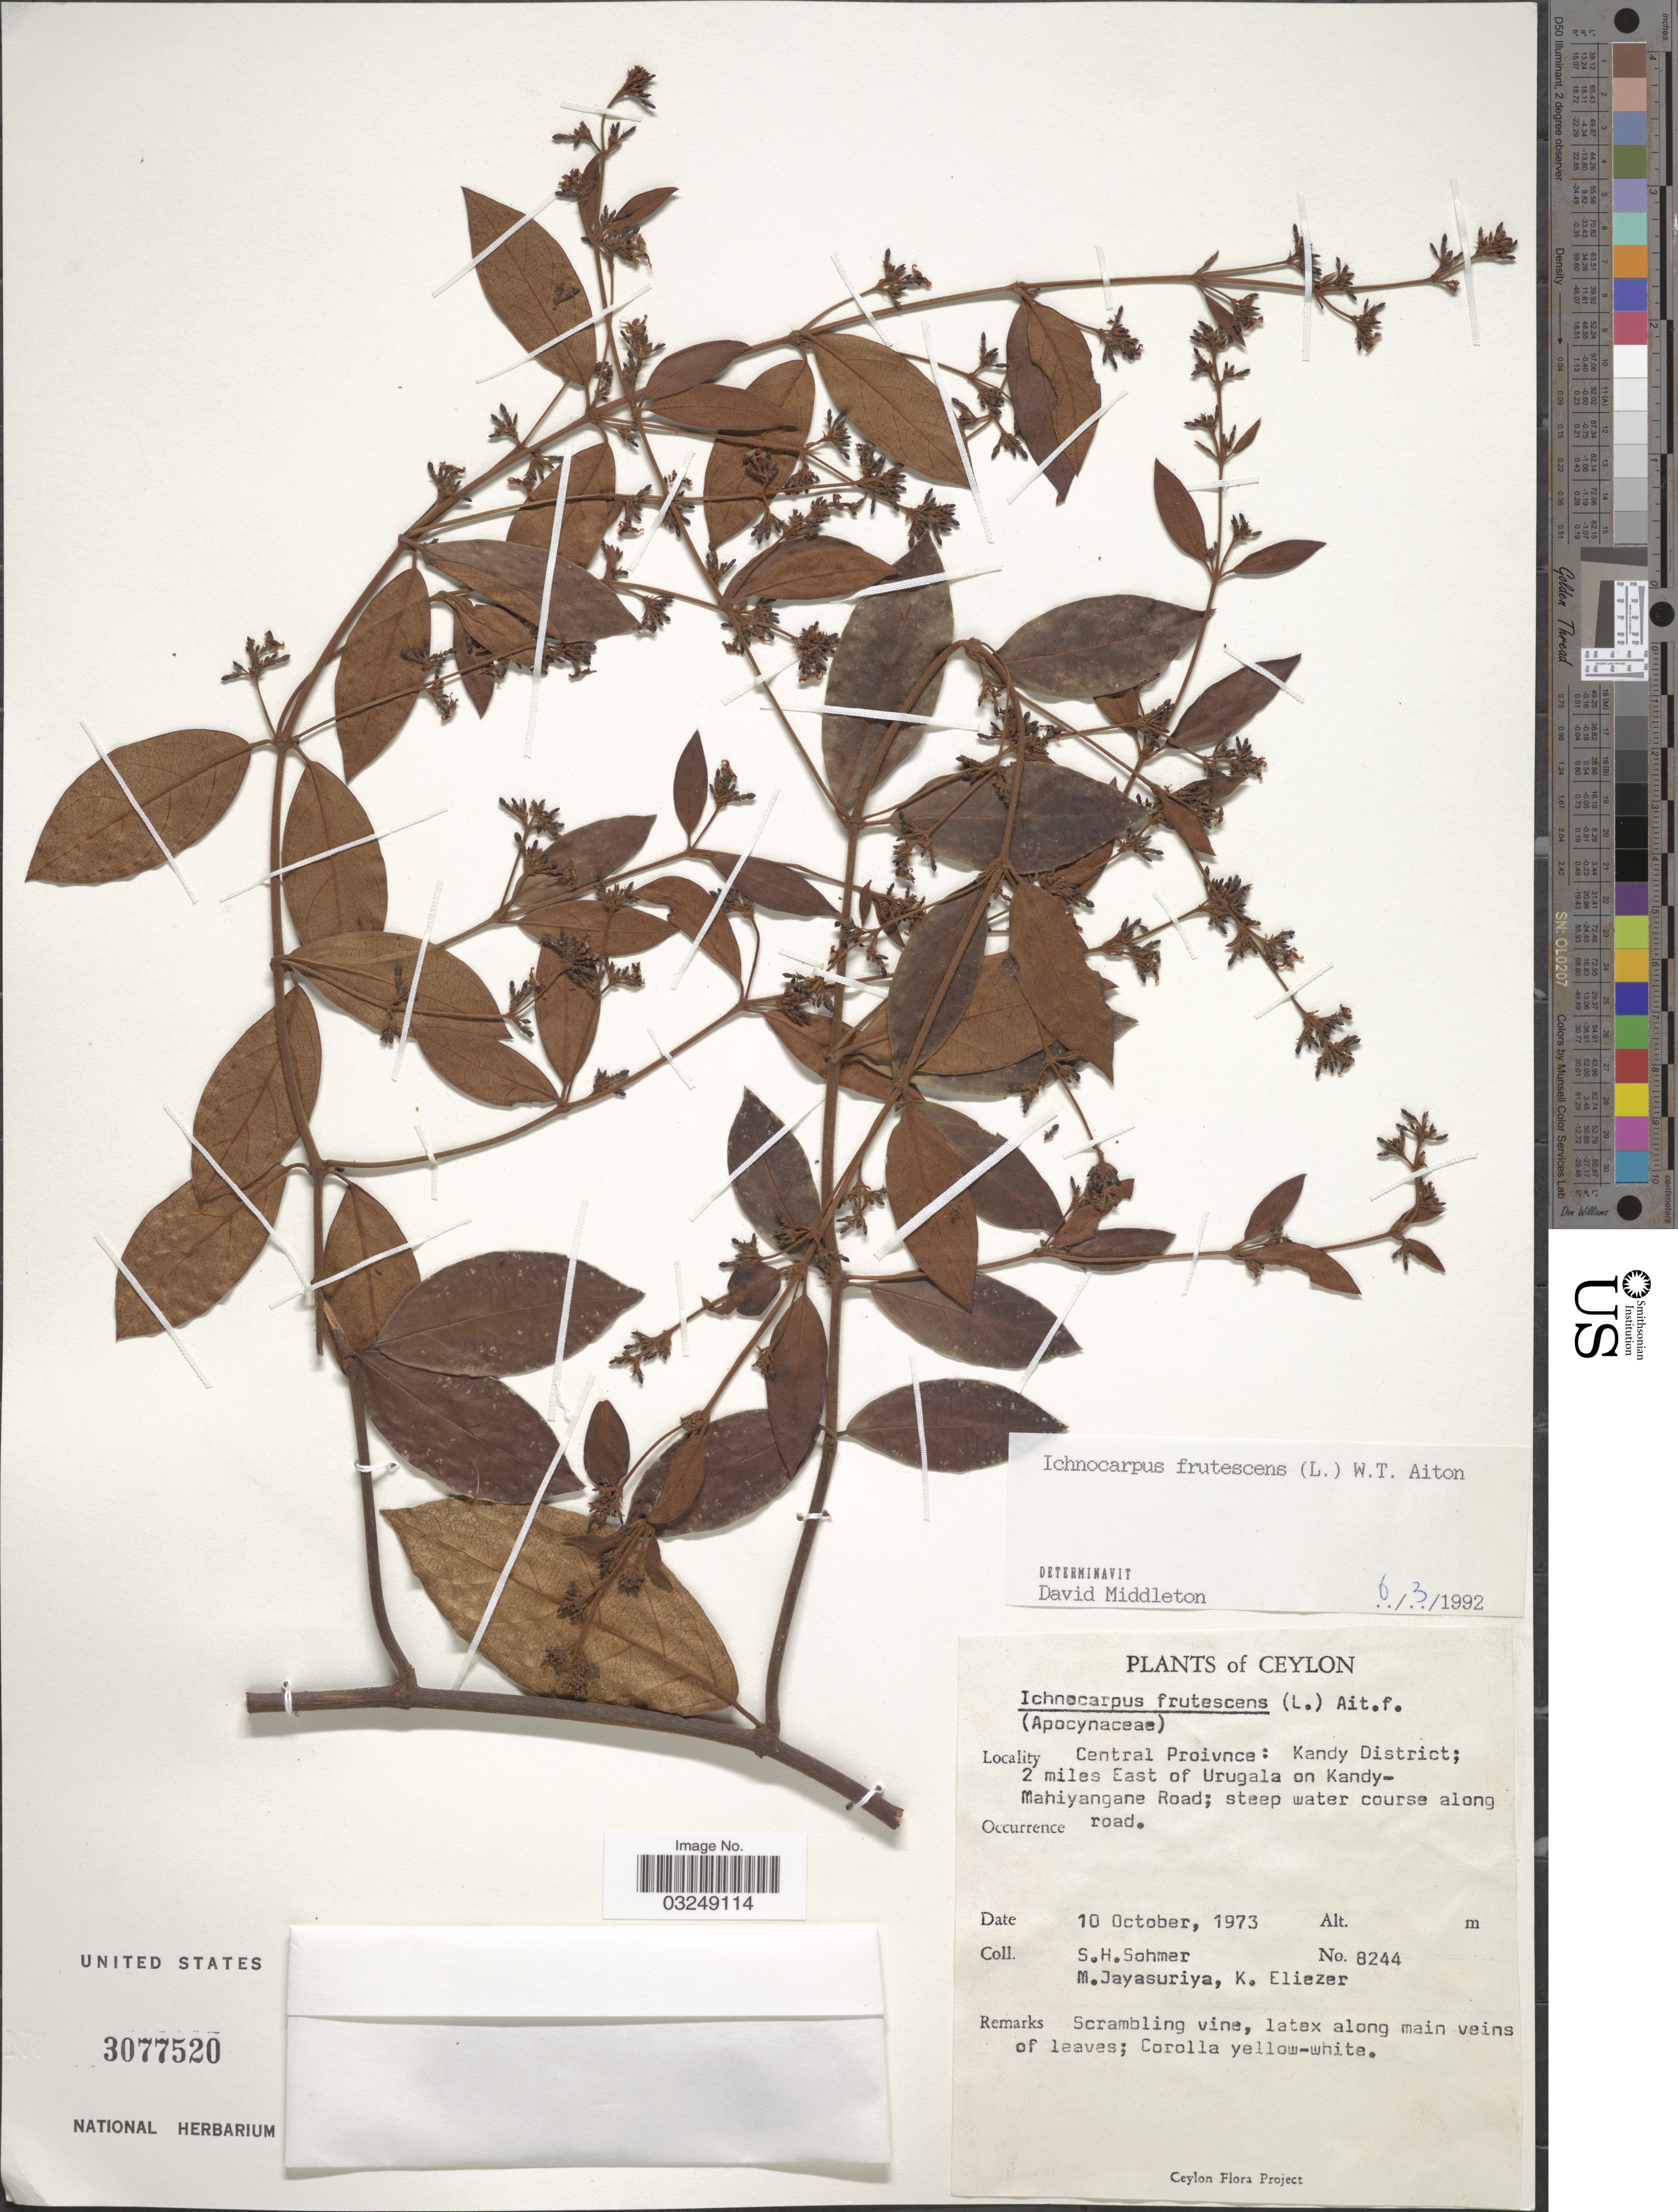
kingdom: Plantae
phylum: Tracheophyta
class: Magnoliopsida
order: Gentianales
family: Apocynaceae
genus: Ichnocarpus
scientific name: Ichnocarpus frutescens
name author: (L.) W.T. Aiton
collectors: S. H. Sohmer, M. Jayasuriya & K. Eliezer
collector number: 8244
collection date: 1973-10-10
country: Sri Lanka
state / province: Central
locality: Ceylon. Kandy District; 2 miles East of Urugala on Kandy-Mahiyangane Road; steep water course along road.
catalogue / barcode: US 3077520